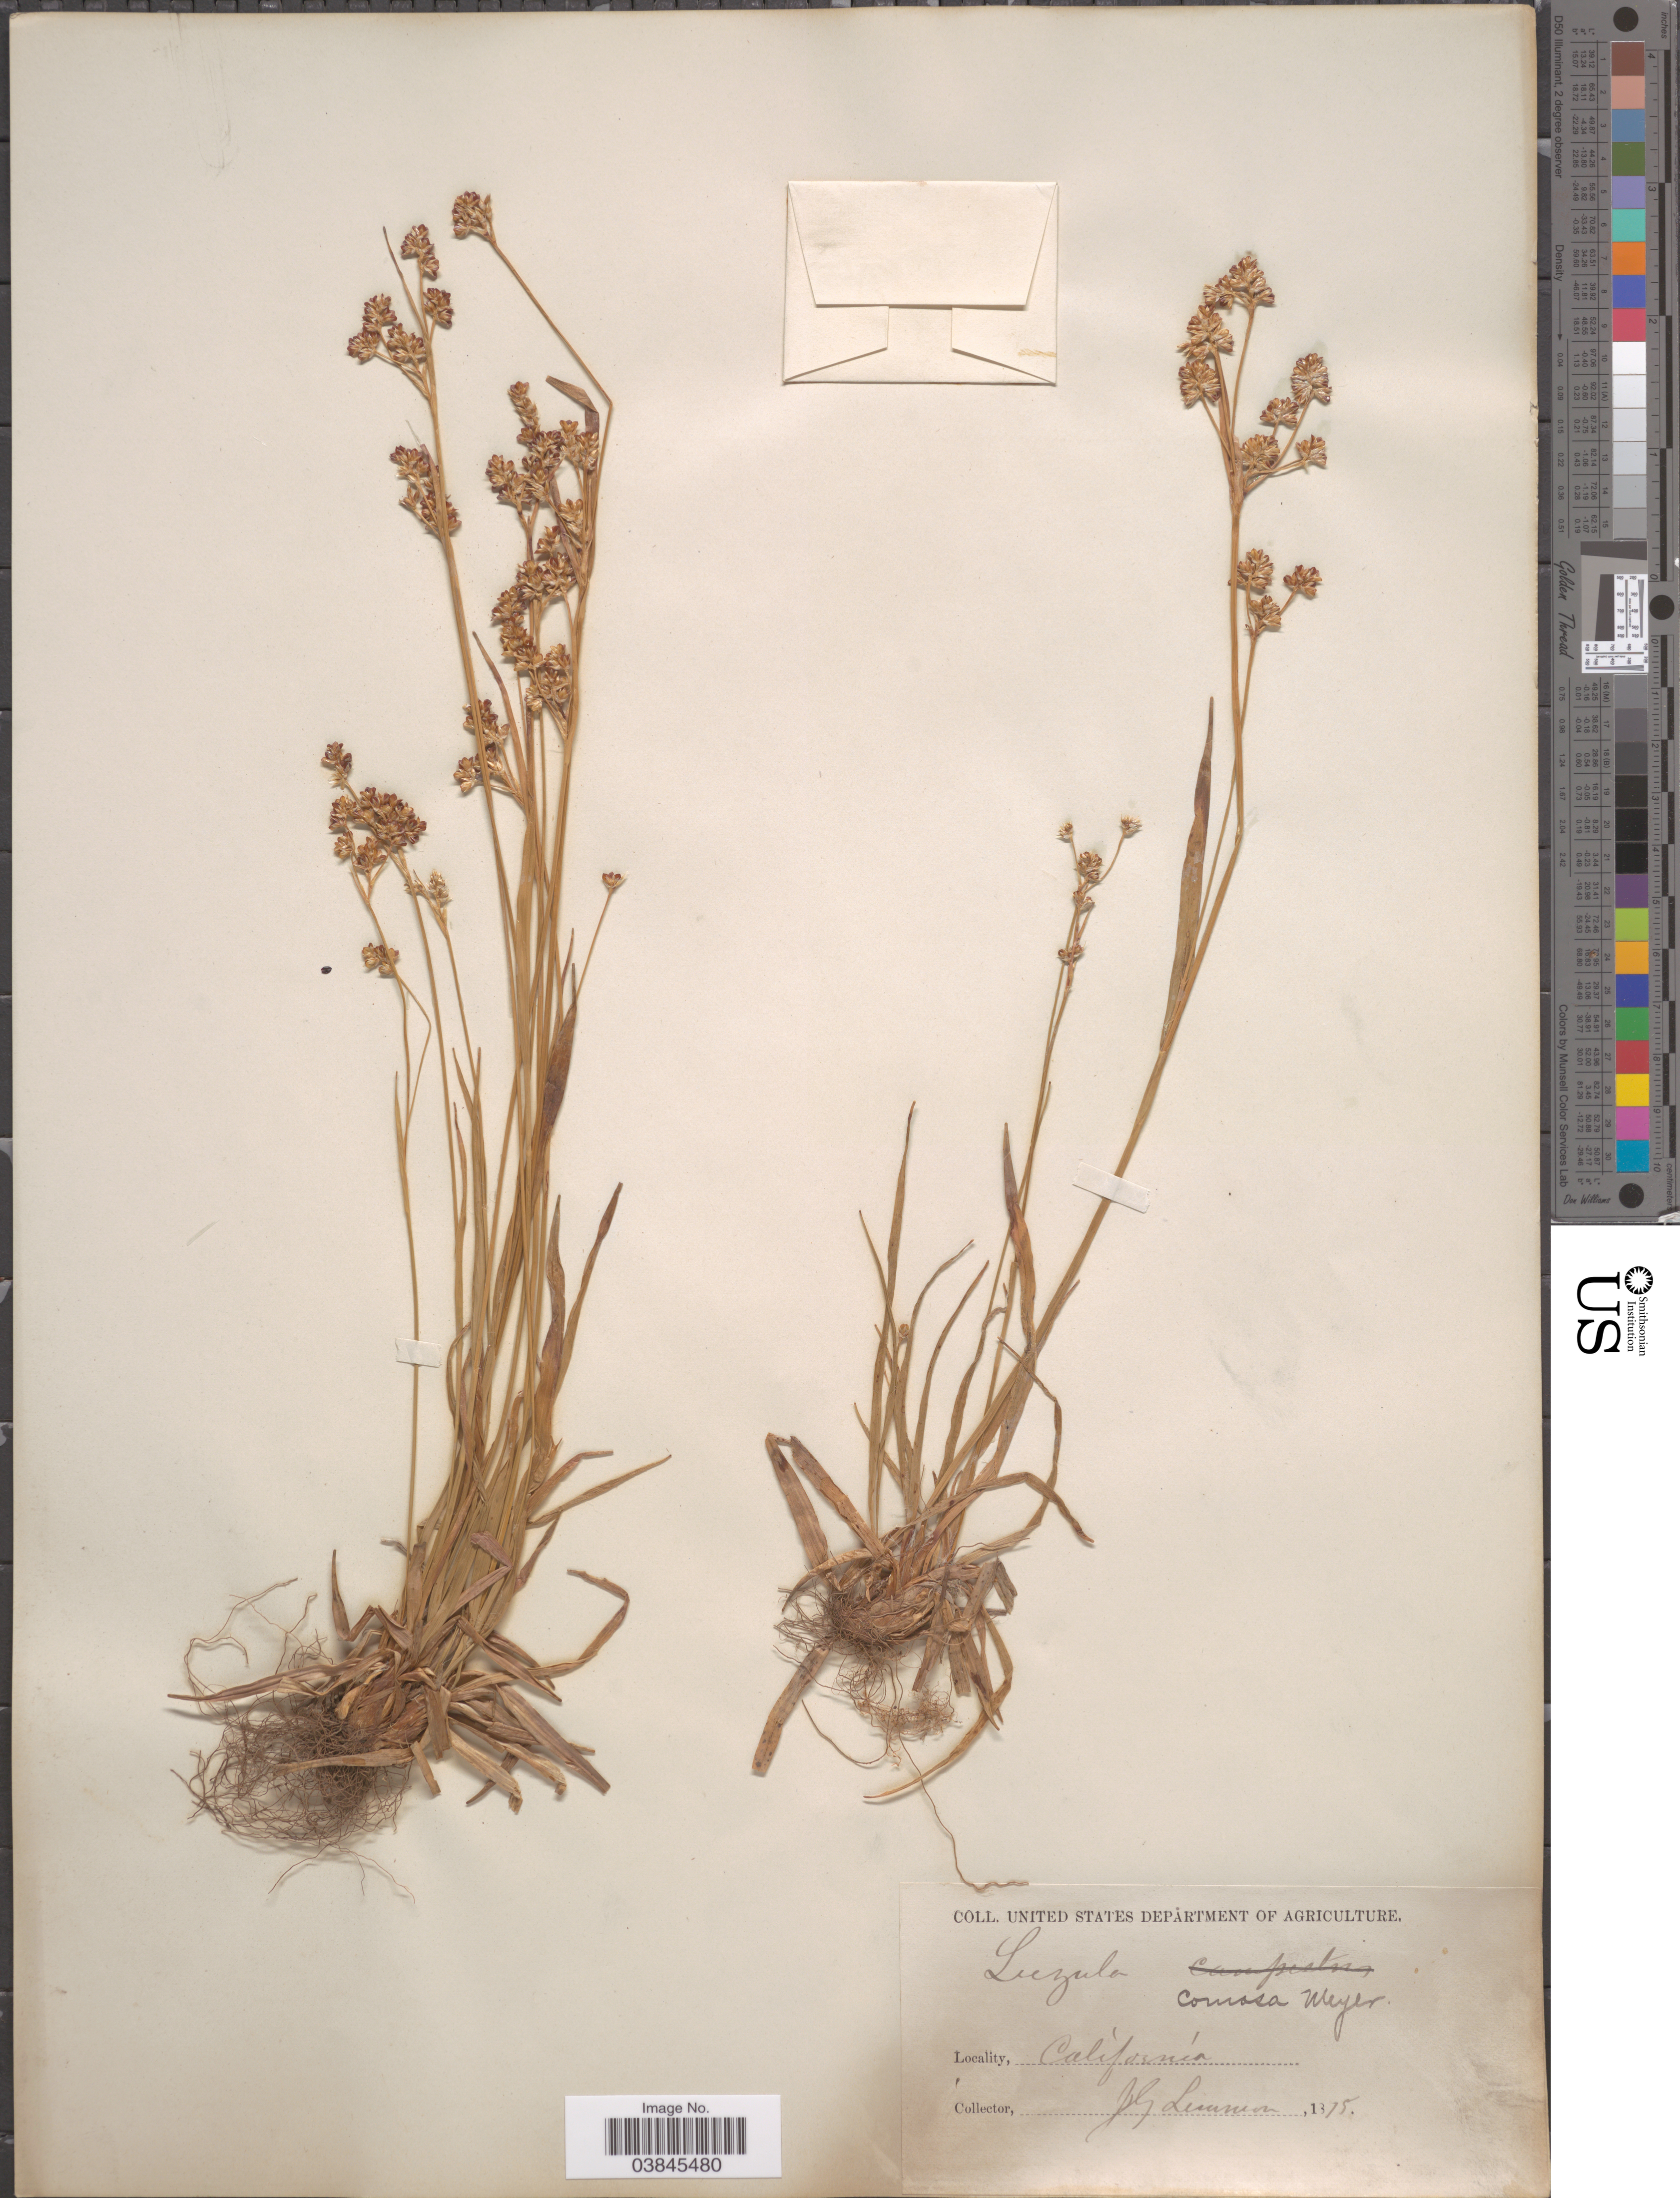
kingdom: Plantae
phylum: Tracheophyta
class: Liliopsida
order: Poales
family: Juncaceae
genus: Luzula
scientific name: Luzula campestris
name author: (L.) DC.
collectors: J. Lemmon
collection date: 1875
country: United States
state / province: California